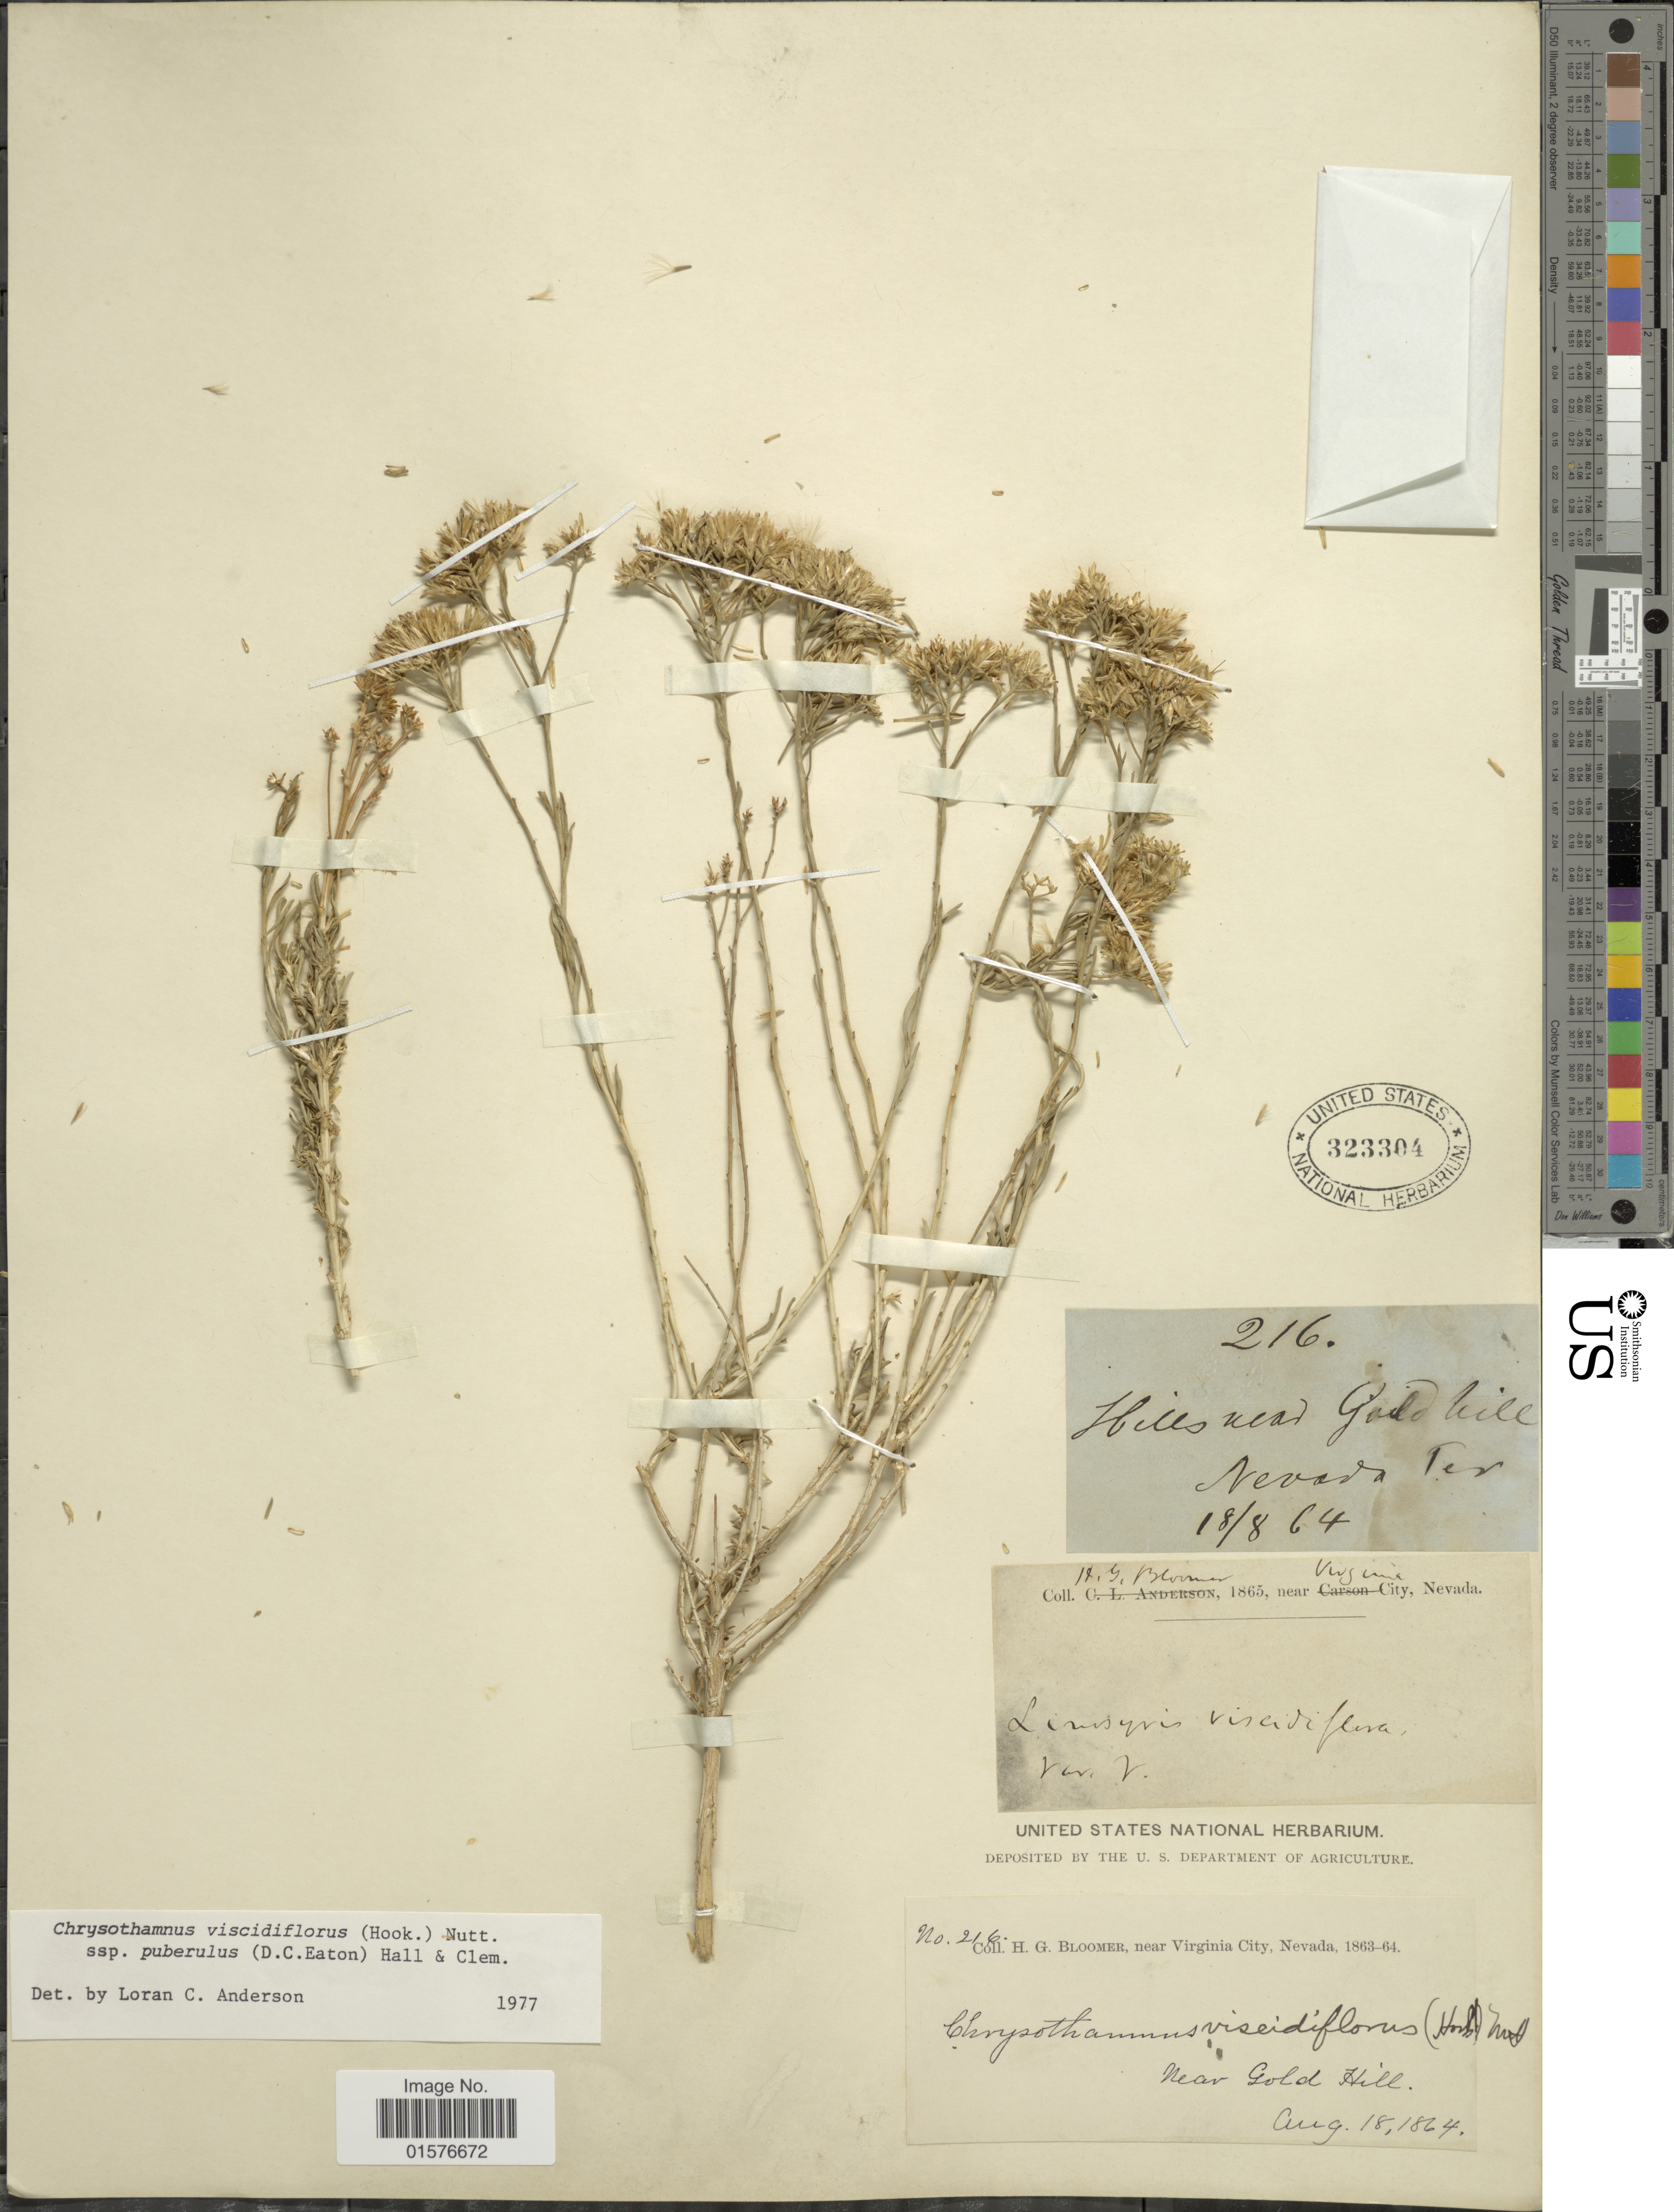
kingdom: Plantae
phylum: Tracheophyta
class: Magnoliopsida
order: Asterales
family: Asteraceae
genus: Chrysothamnus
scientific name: Chrysothamnus viscidiflorus subsp. puberulus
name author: (D.C. Eaton) H.M. Hall & Clem.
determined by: Urbatsch, Lowell E., Curator (LSU), Louisiana State University (UNITED STATES)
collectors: H. Bloomer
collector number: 216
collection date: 1864-08-18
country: United States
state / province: Nevada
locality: Near Virginia City, near Gold Bill.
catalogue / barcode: US 323304